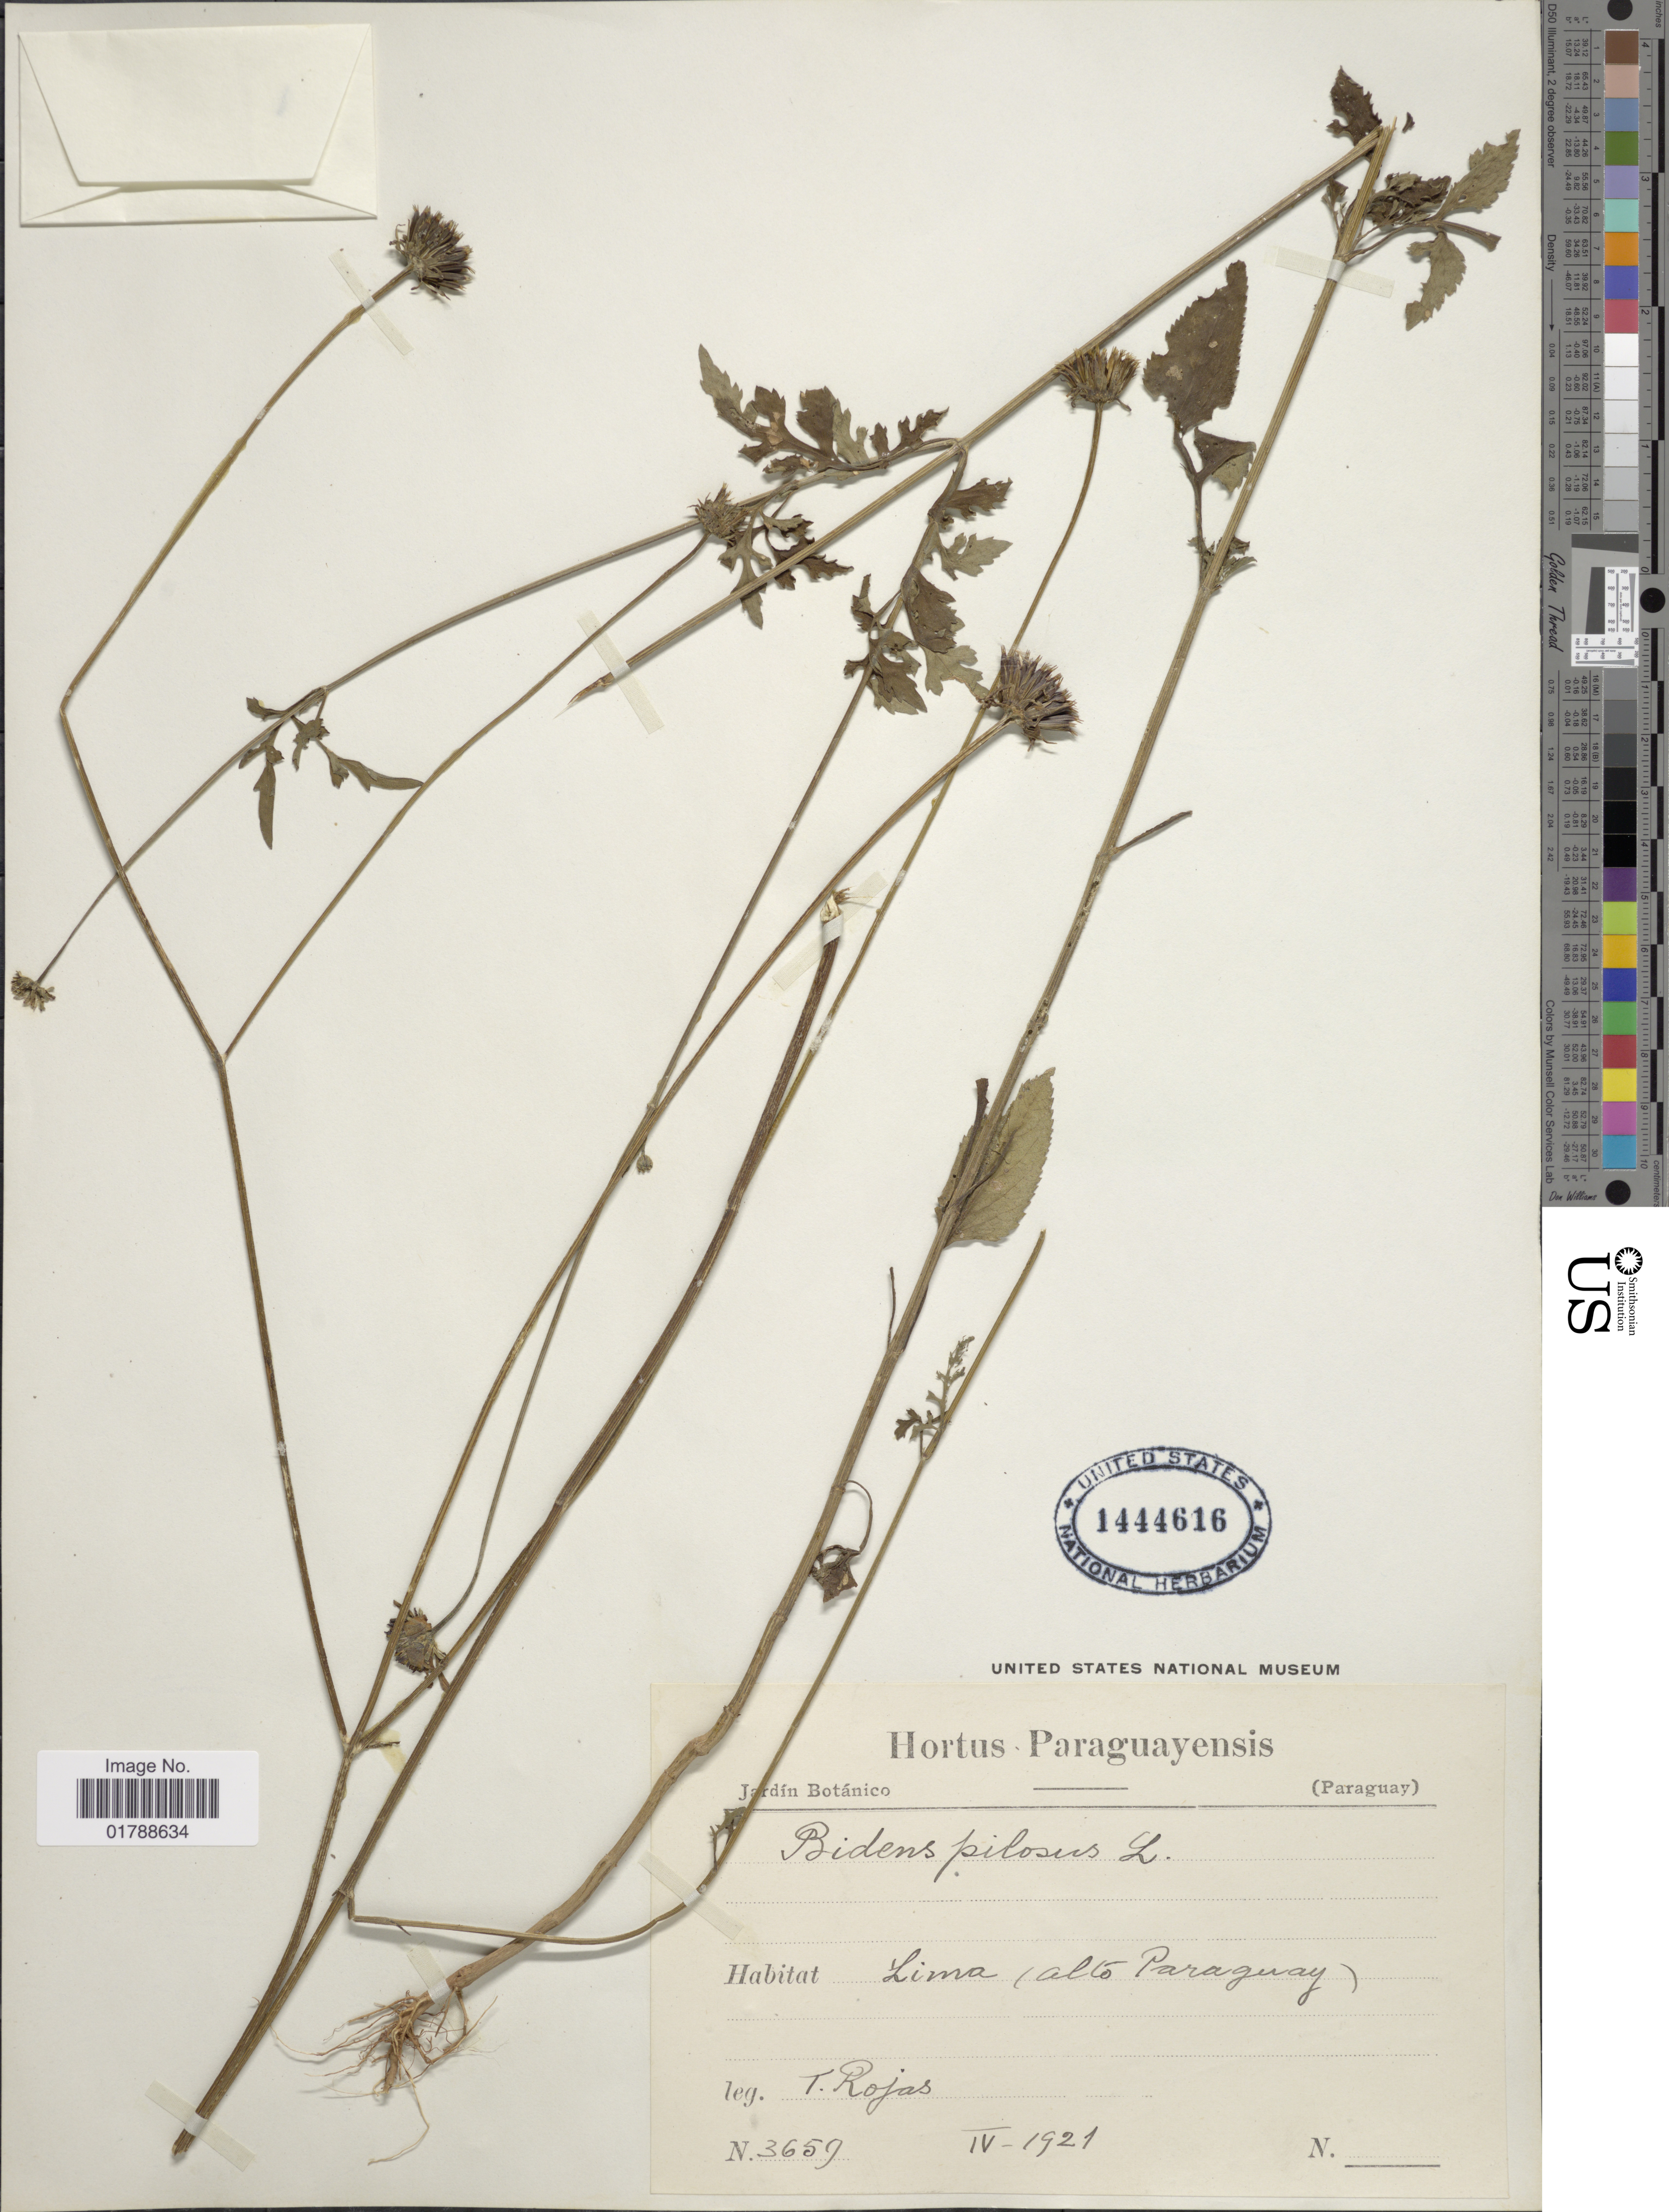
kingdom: Plantae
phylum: Tracheophyta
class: Magnoliopsida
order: Asterales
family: Asteraceae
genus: Bidens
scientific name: Bidens gardneri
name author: Baker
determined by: Liris Barbosa da Silva, María, (UEFS (HUEFS)), Universidade Estadual de Feira de Santana (BRAZIL)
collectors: T. Rojas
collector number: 3659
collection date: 1921-04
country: Paraguay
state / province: Alto Paraguay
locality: Lima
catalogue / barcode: US 1444616